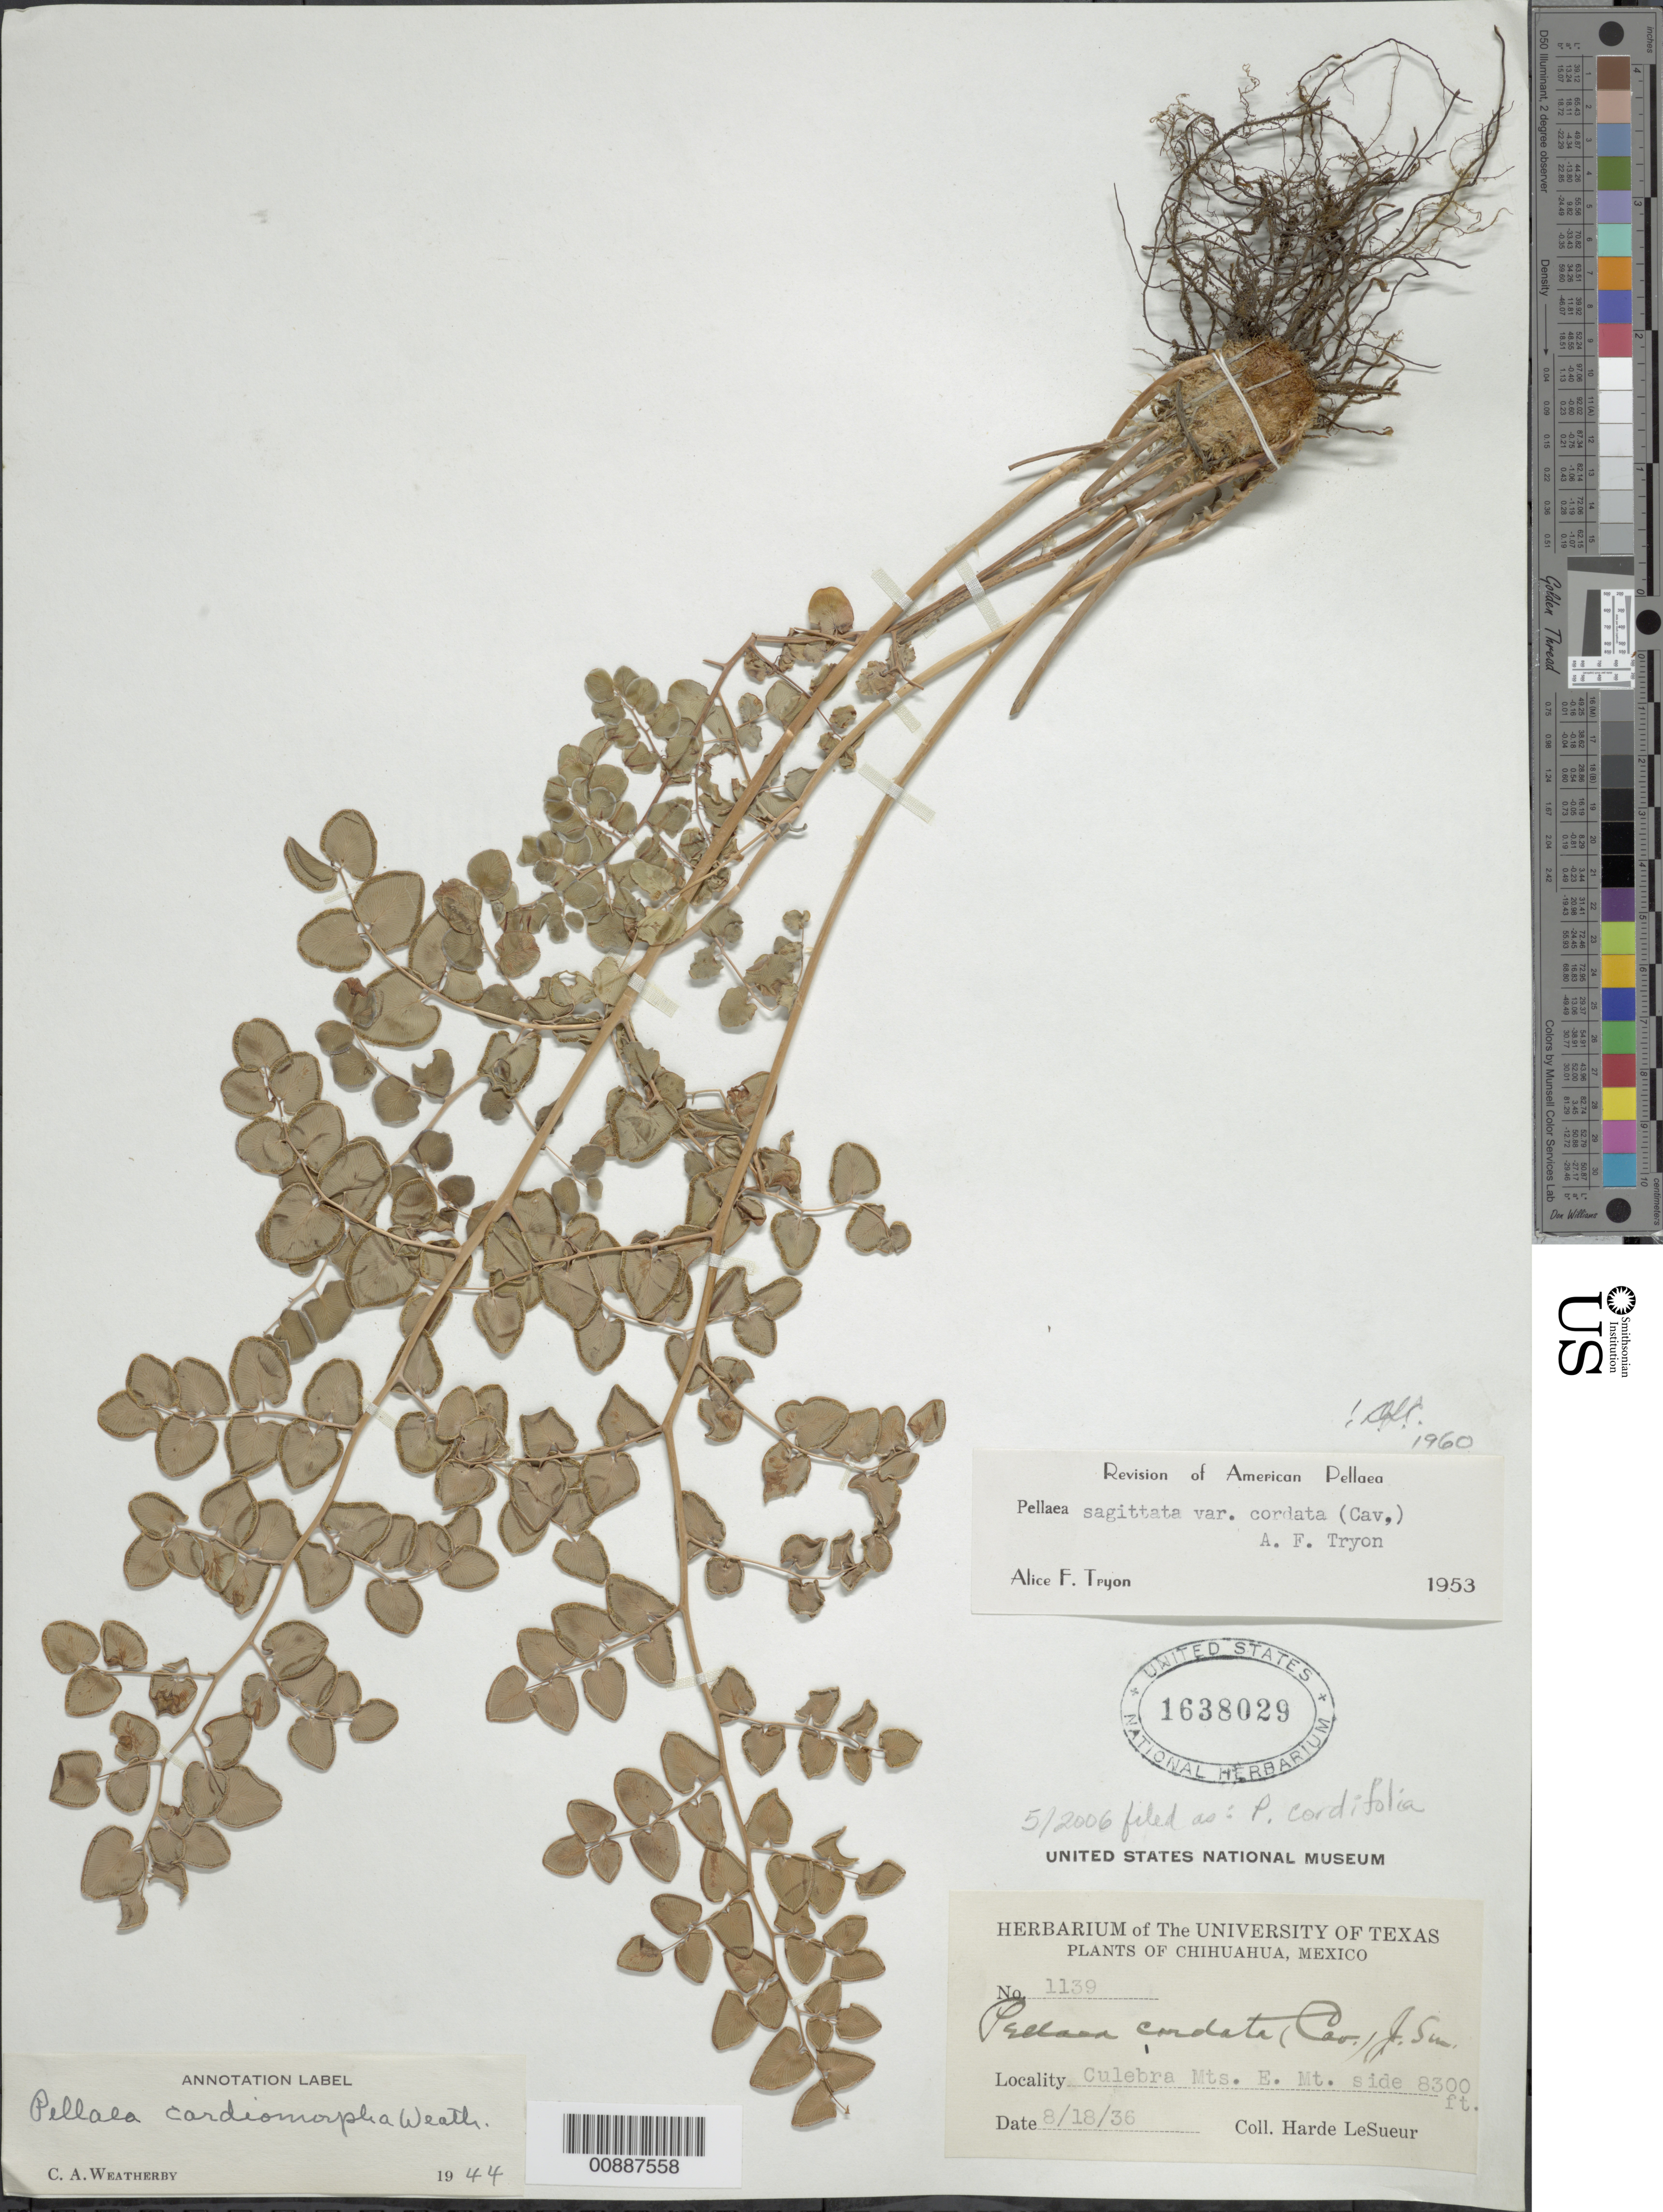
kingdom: Plantae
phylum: Tracheophyta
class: Polypodiopsida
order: Polypodiales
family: Pteridaceae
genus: Pellaea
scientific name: Pellaea cordifolia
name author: (Sessé) A.R. Sm.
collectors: D. H. LeSueur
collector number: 1139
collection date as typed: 18 Aug 1936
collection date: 1936-08-18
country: Mexico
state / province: Chihuahua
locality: Culebra Mts., E. Mt. side.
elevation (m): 2530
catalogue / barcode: US 1638029